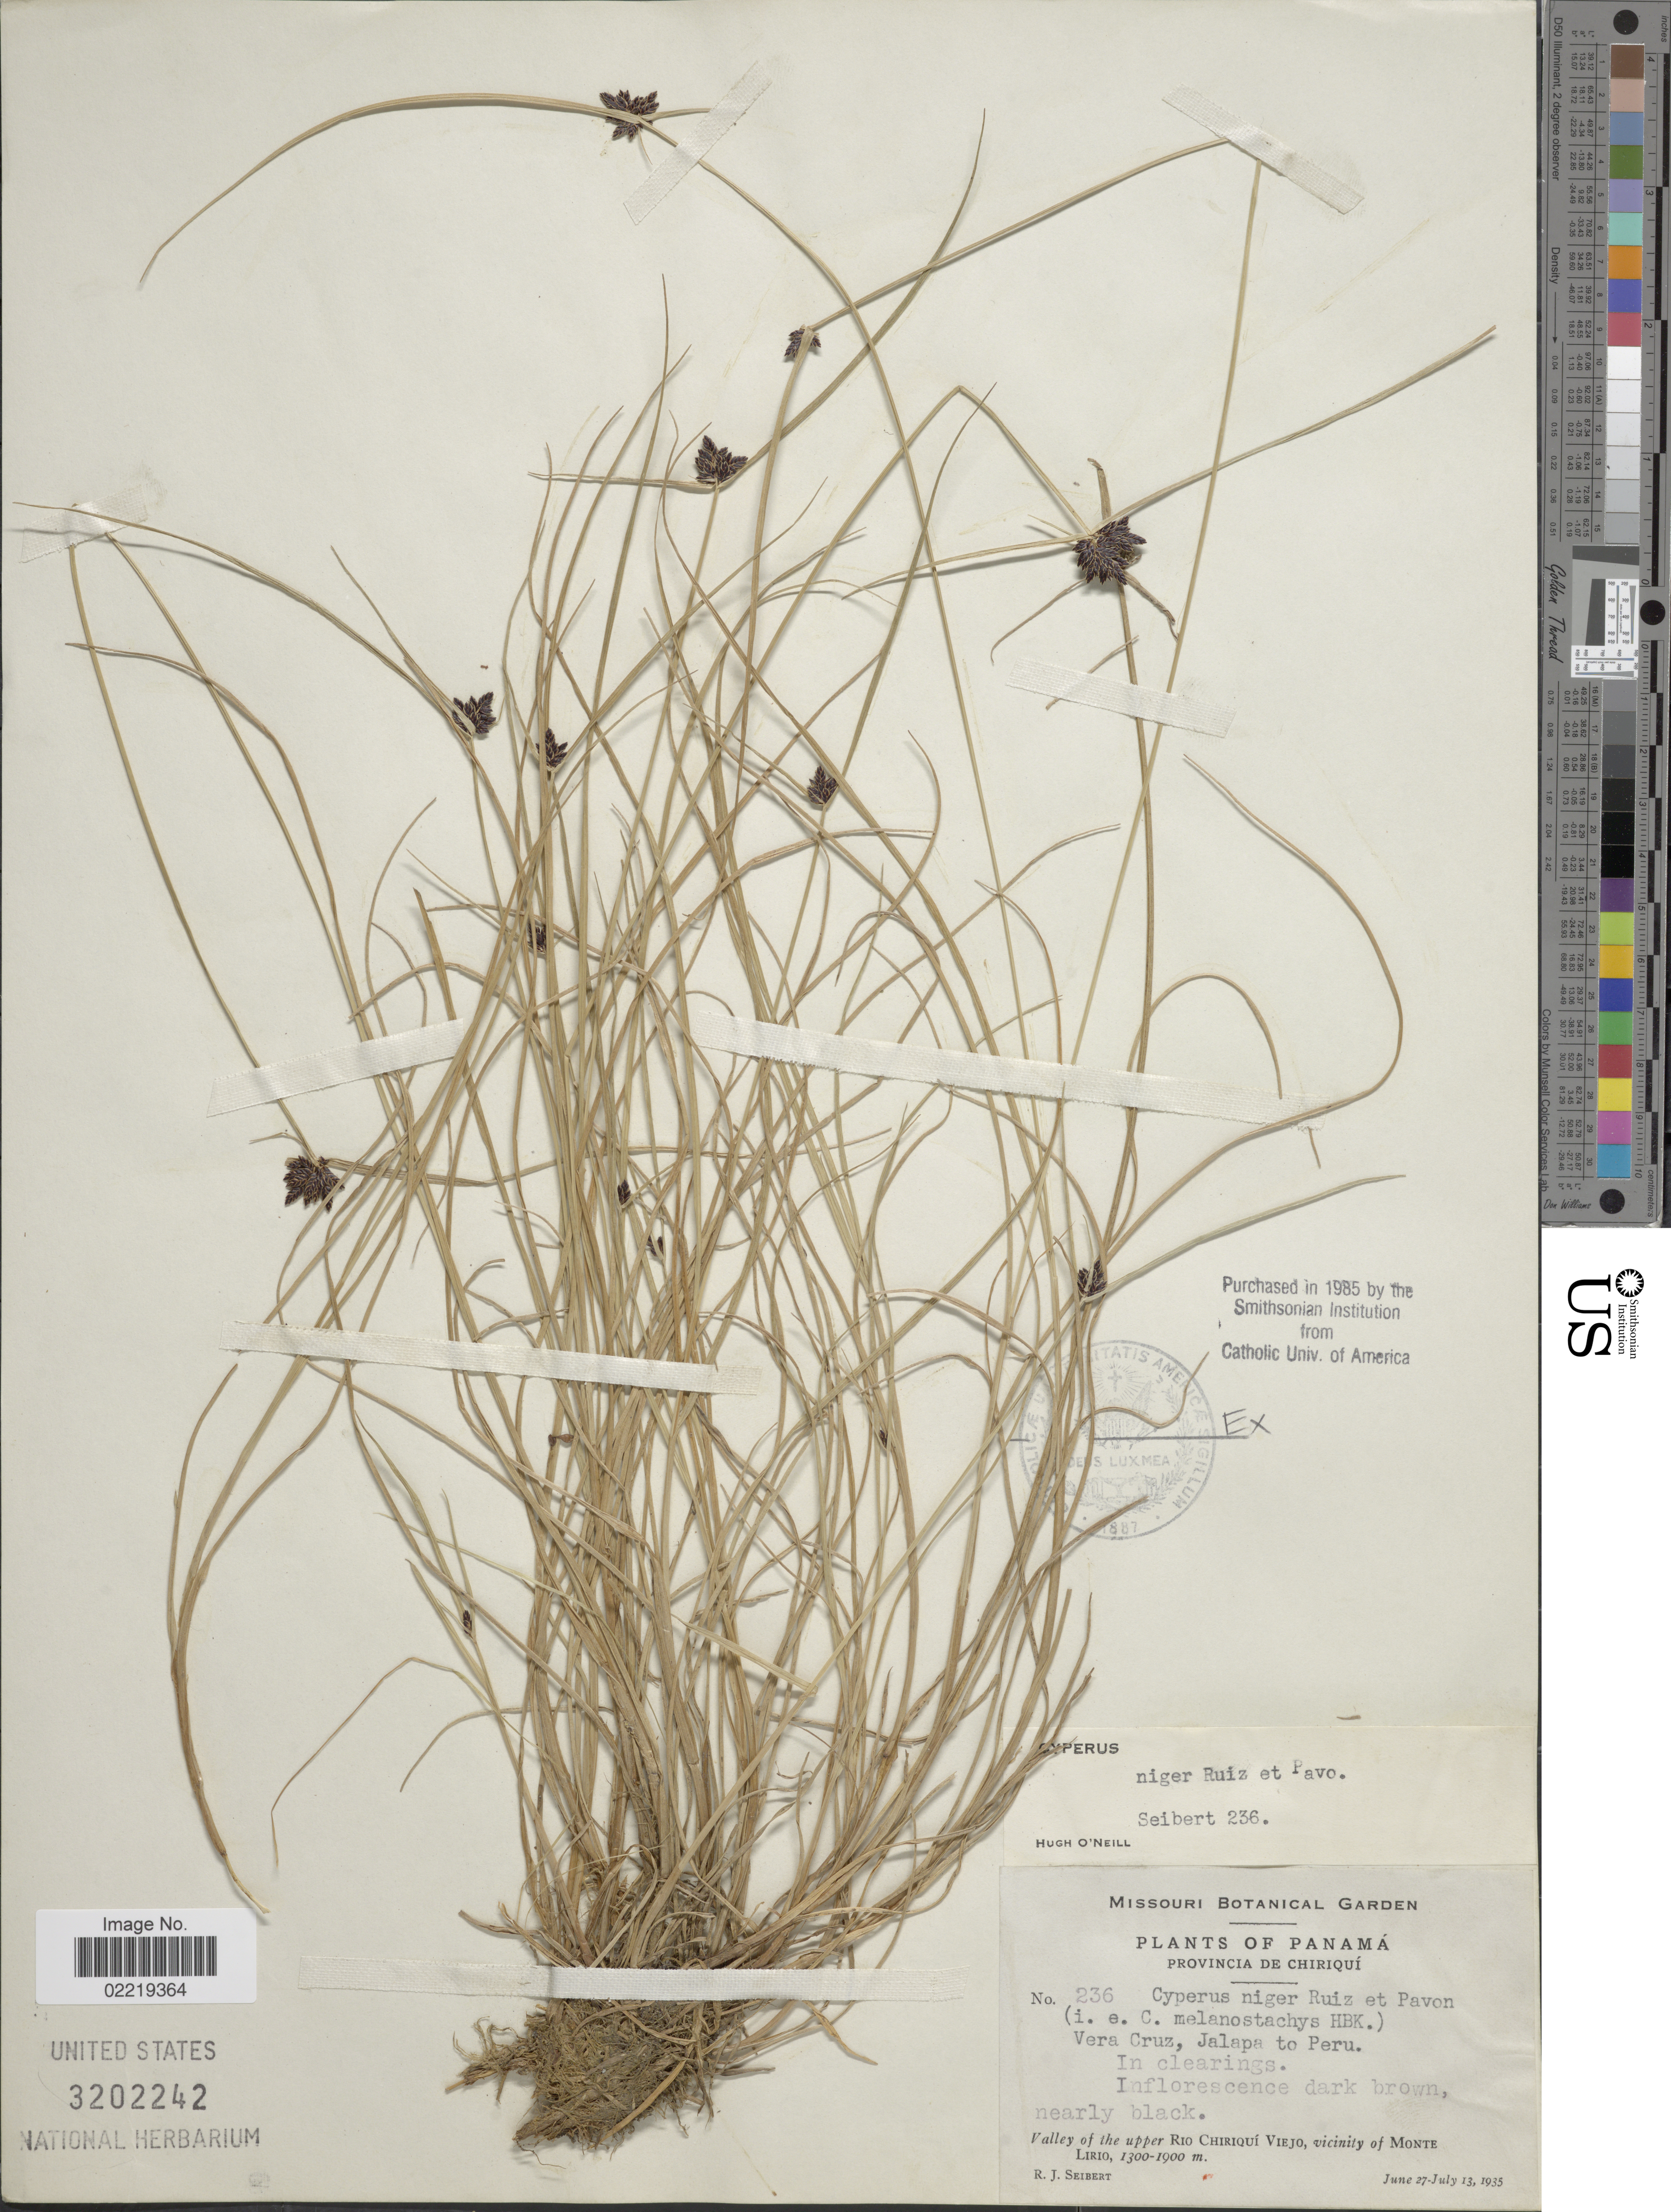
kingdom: Plantae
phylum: Tracheophyta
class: Liliopsida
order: Poales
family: Cyperaceae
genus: Cyperus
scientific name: Cyperus niger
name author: Ruiz & Pav.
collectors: R. J. Seibert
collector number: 236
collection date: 1935-06-27/1935-07-13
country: Panama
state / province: Chiriqui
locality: Panama, Provincia de Chiriqui, Valley of the upper Rio Chiriqui Viejo, vicinity of Monte Lirio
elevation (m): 1300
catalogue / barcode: US 3202242